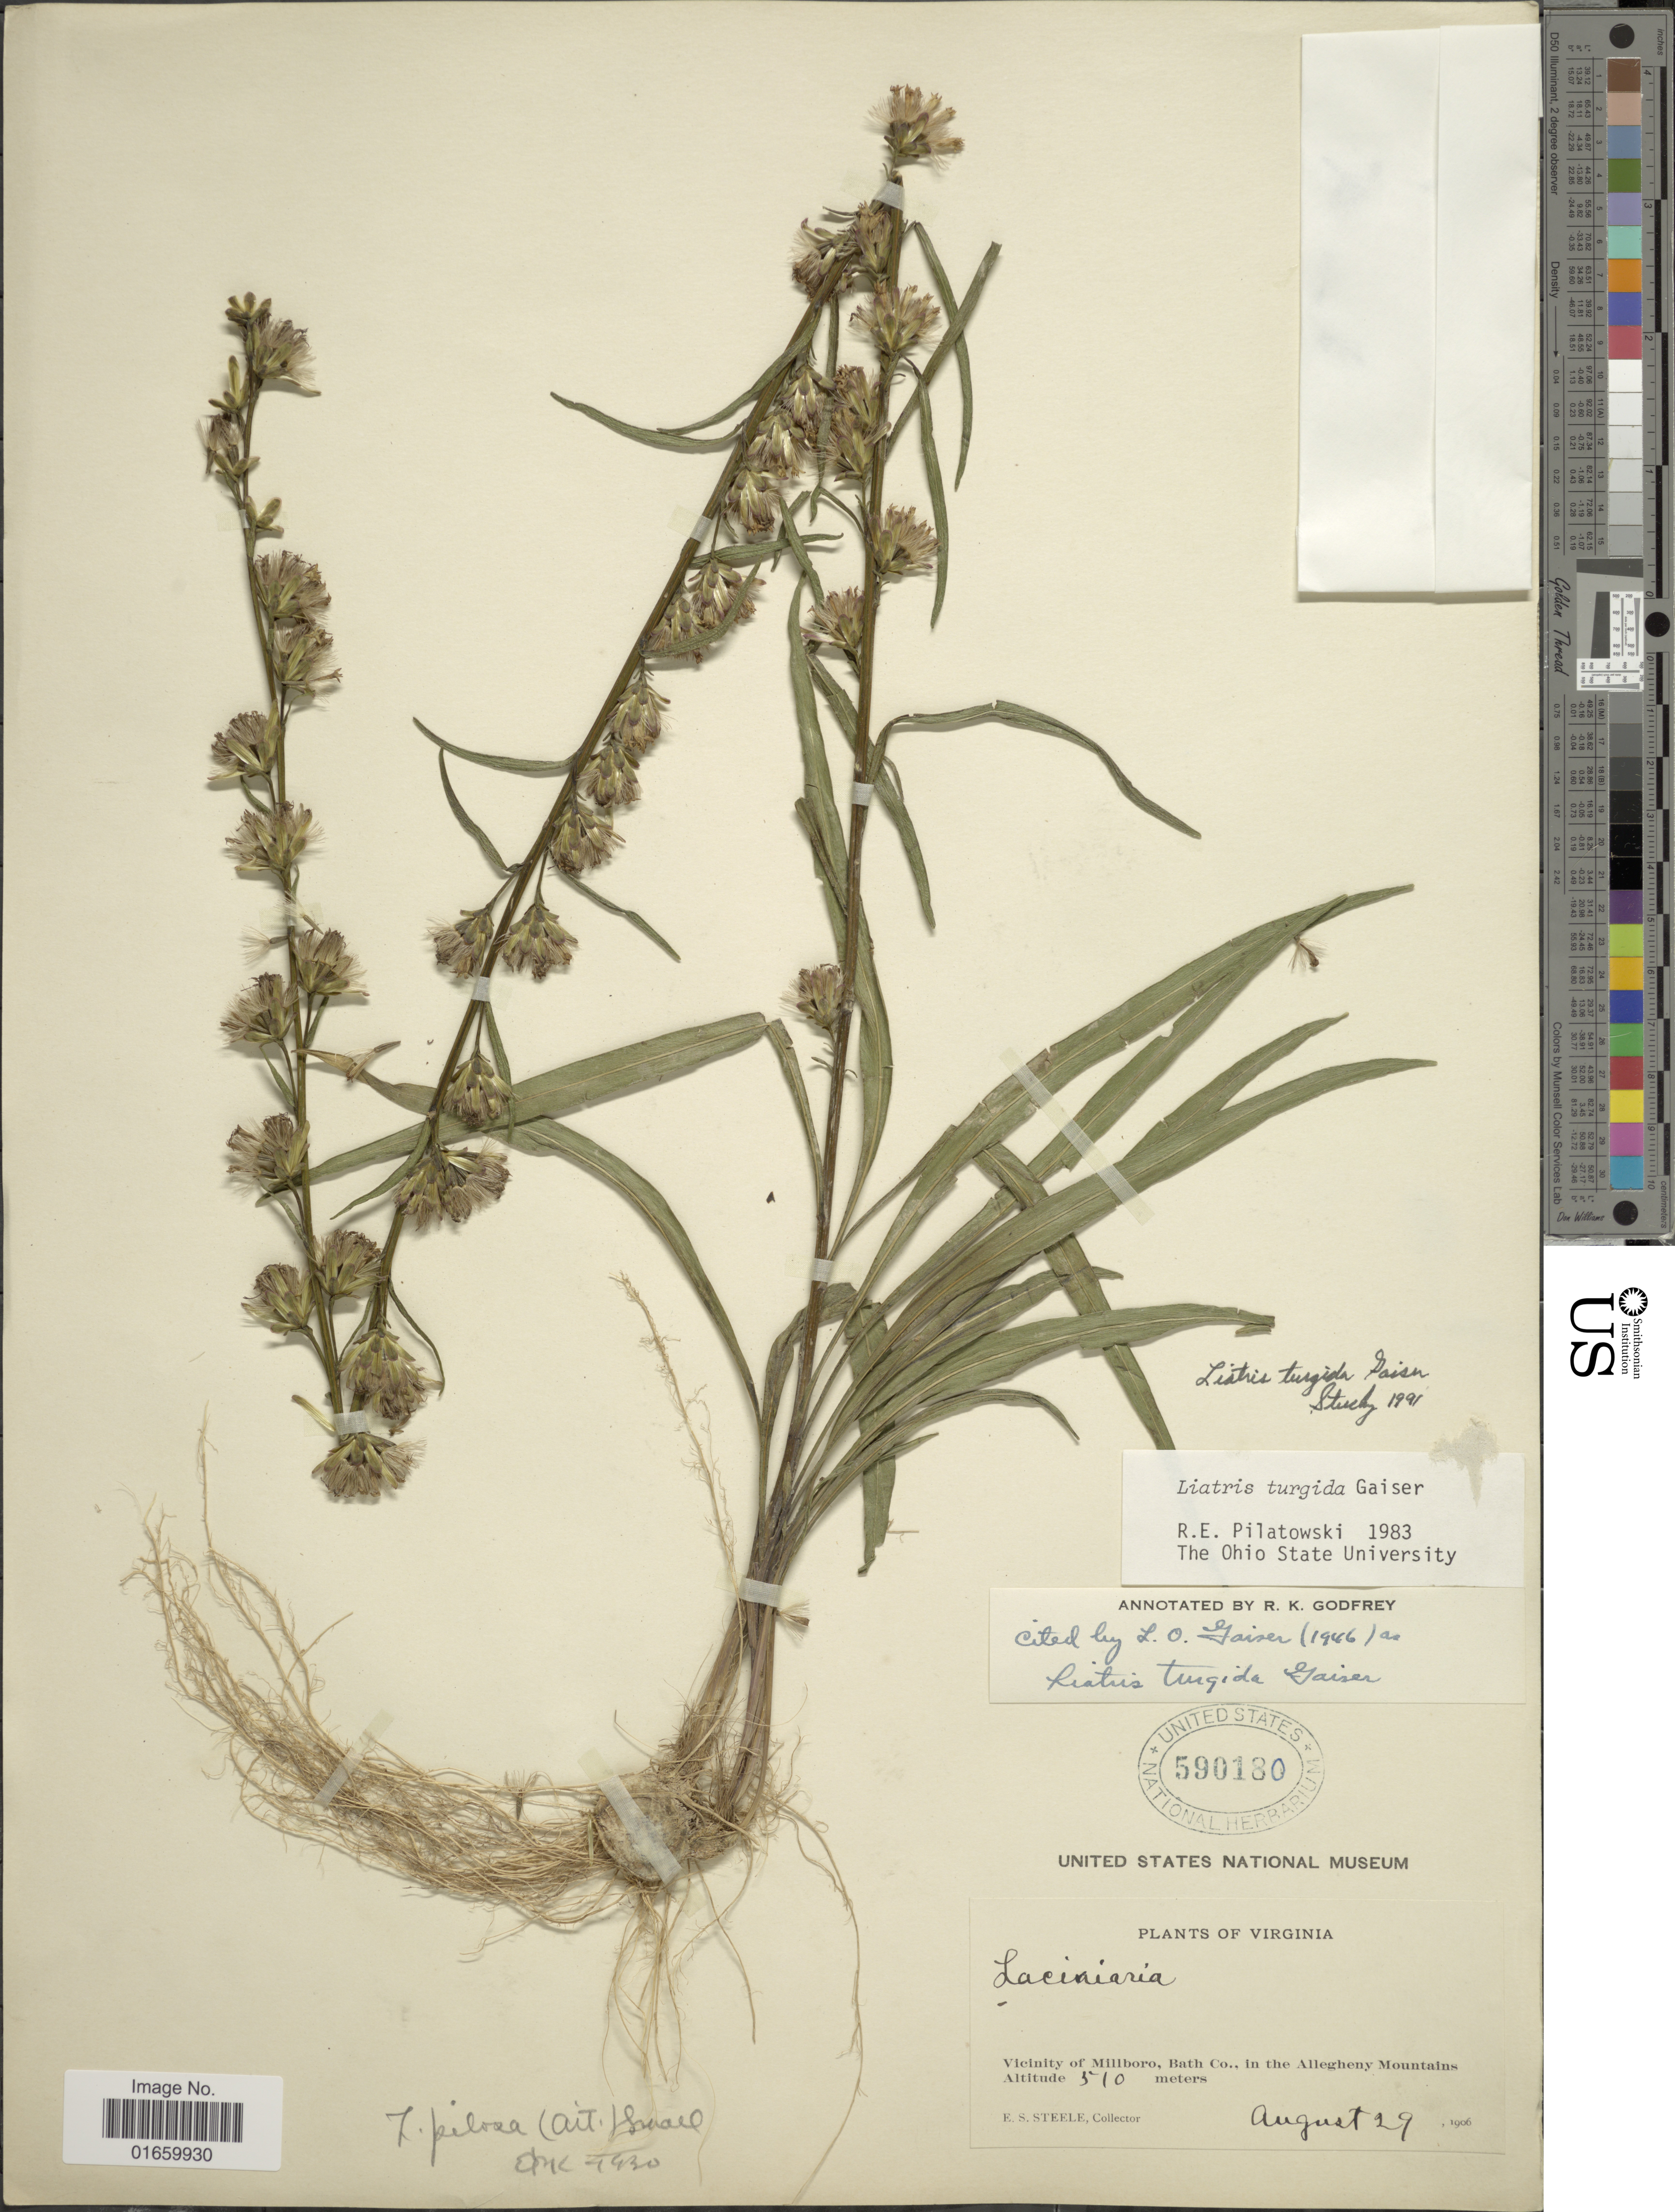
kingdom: Plantae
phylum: Tracheophyta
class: Magnoliopsida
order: Asterales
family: Asteraceae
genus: Liatris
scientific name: Liatris turgida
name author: Gaiser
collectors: E. Steele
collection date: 1906-08-29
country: United States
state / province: Virginia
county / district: Bath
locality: Vicinity of Millboro, Bath Co., in the Allegheny Mountains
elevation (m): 510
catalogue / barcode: US 590180